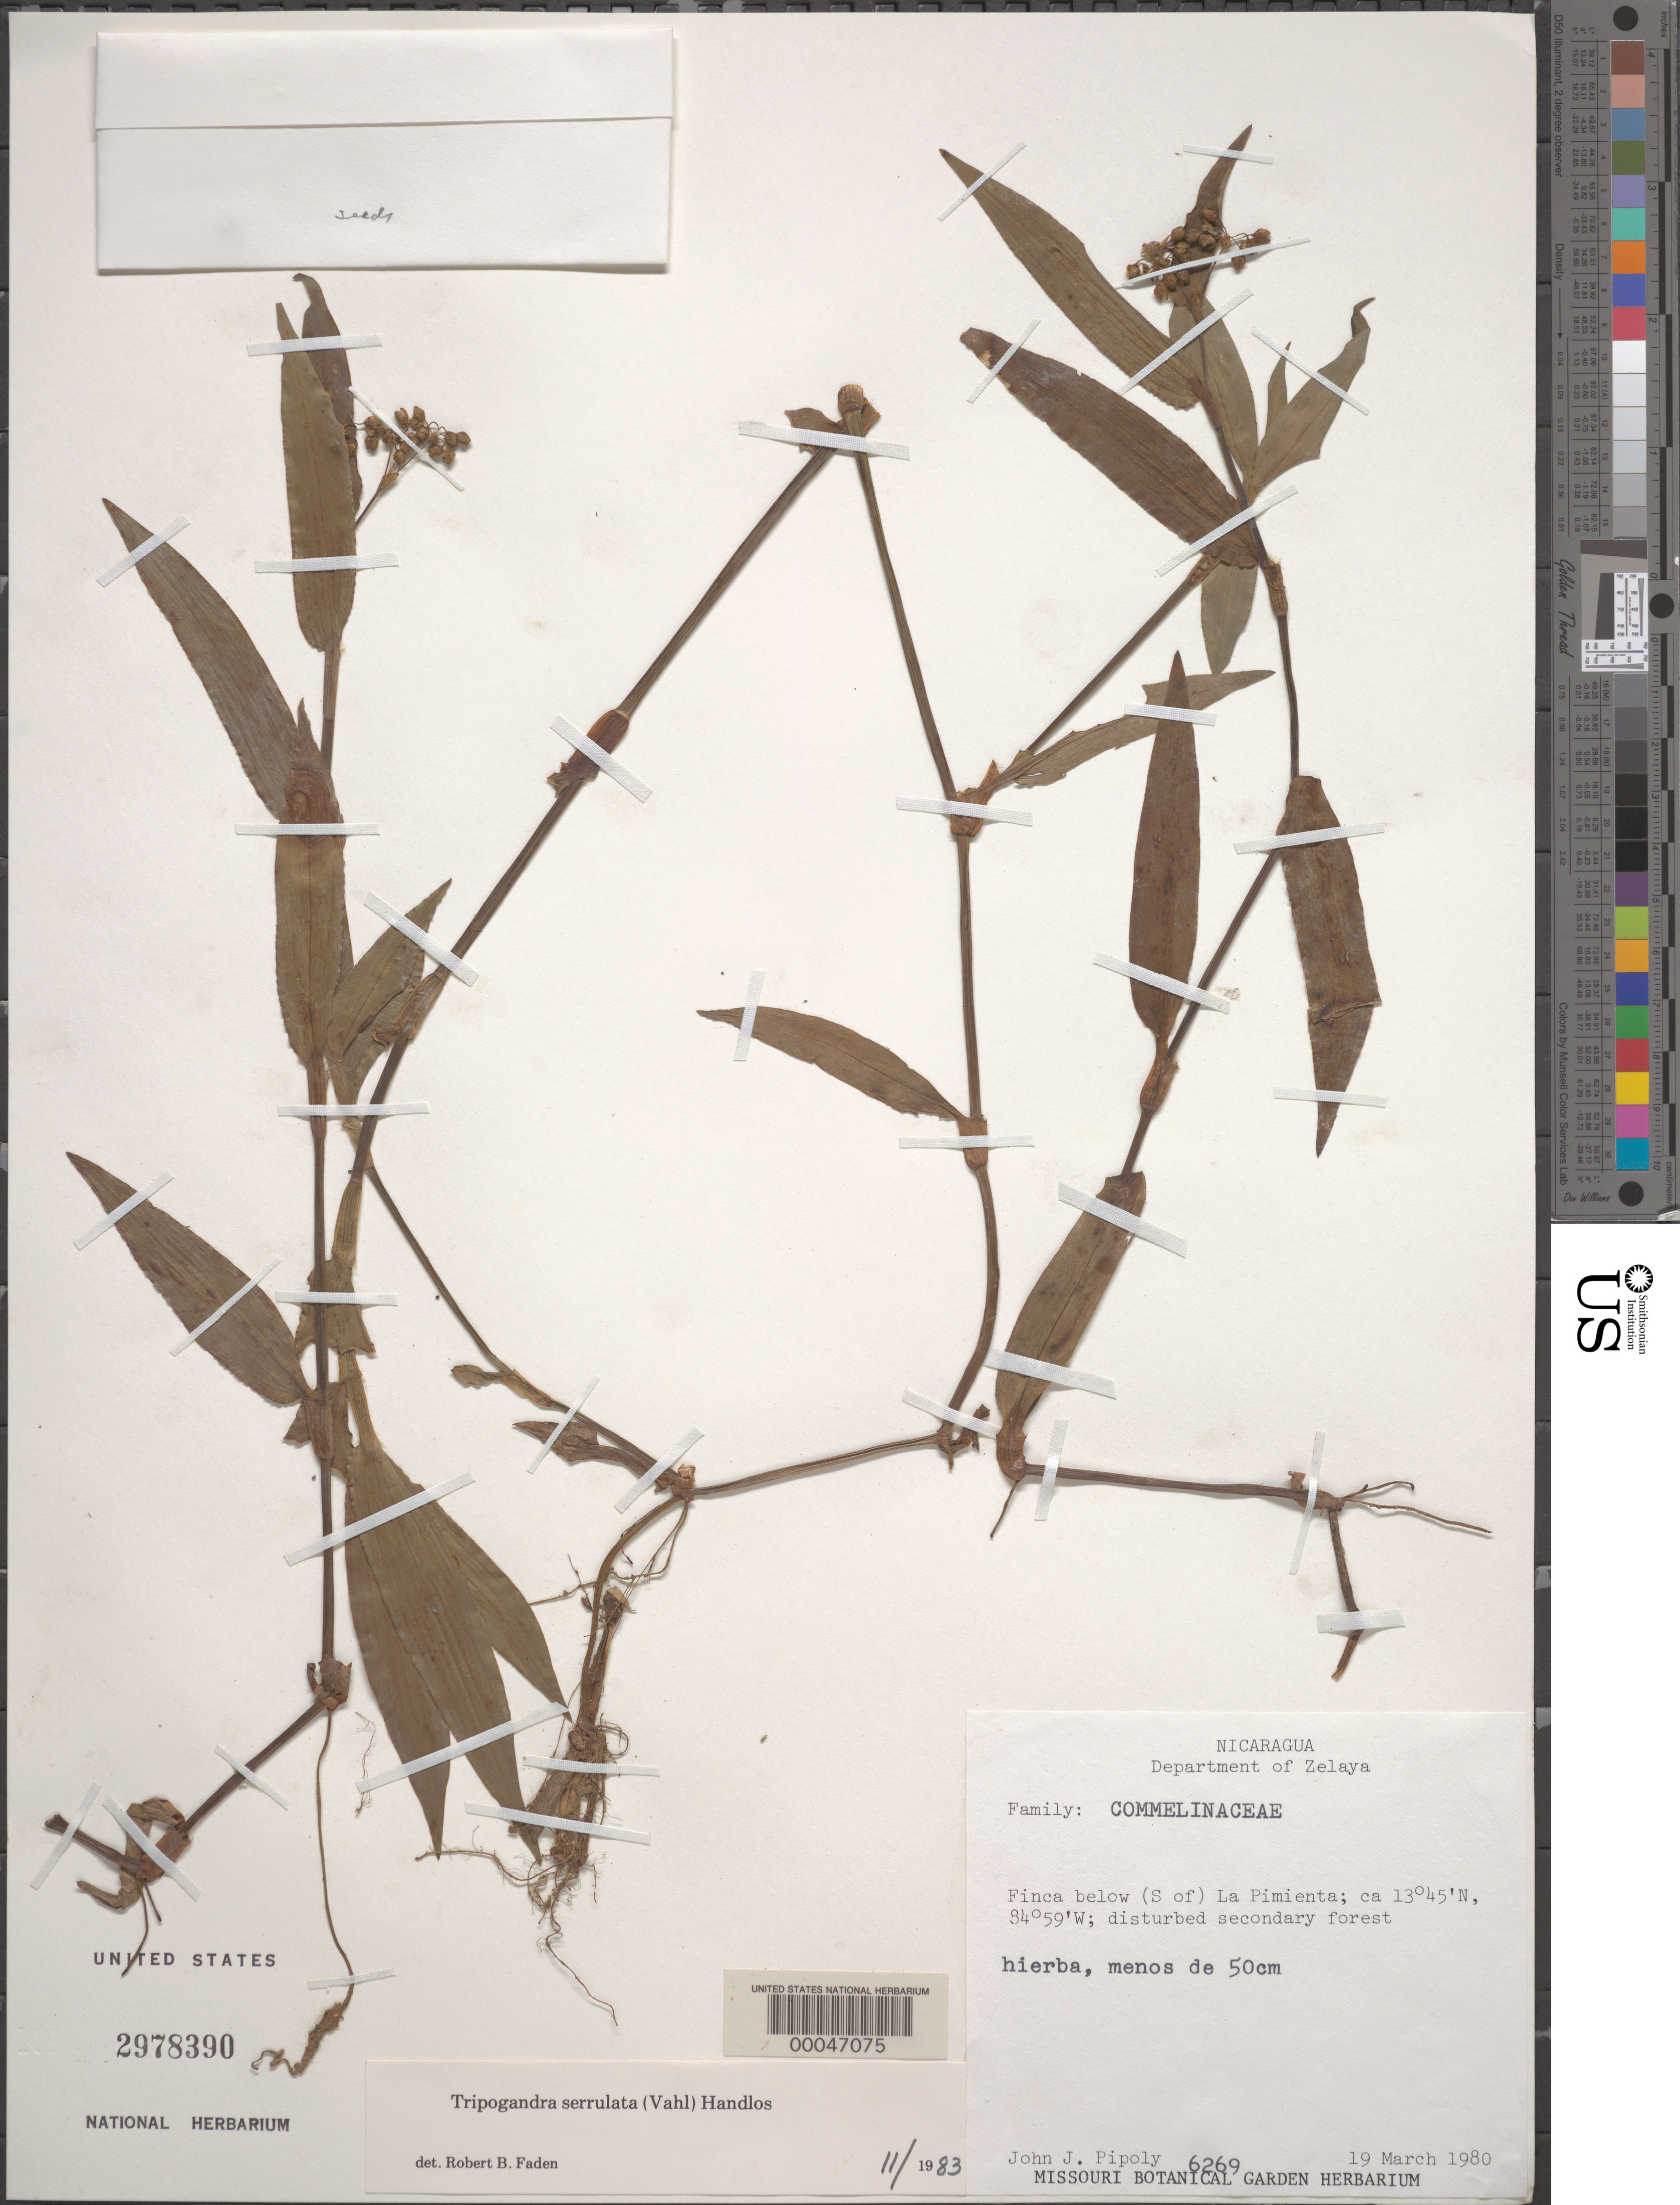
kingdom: Plantae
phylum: Tracheophyta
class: Liliopsida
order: Commelinales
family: Commelinaceae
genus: Tripogandra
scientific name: Tripogandra serrulata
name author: (Vahl) Handlos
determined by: Faden, Robert B., (US), Smithsonian Institution - National Museum of Natural History (UNITED STATES)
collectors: J. J. Pipoly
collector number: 6269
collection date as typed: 19 Mar 1980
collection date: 1980-03-19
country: Nicaragua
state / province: Atlántico Norte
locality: S of la pimienta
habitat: Disturbed secondary forest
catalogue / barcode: US 2978390